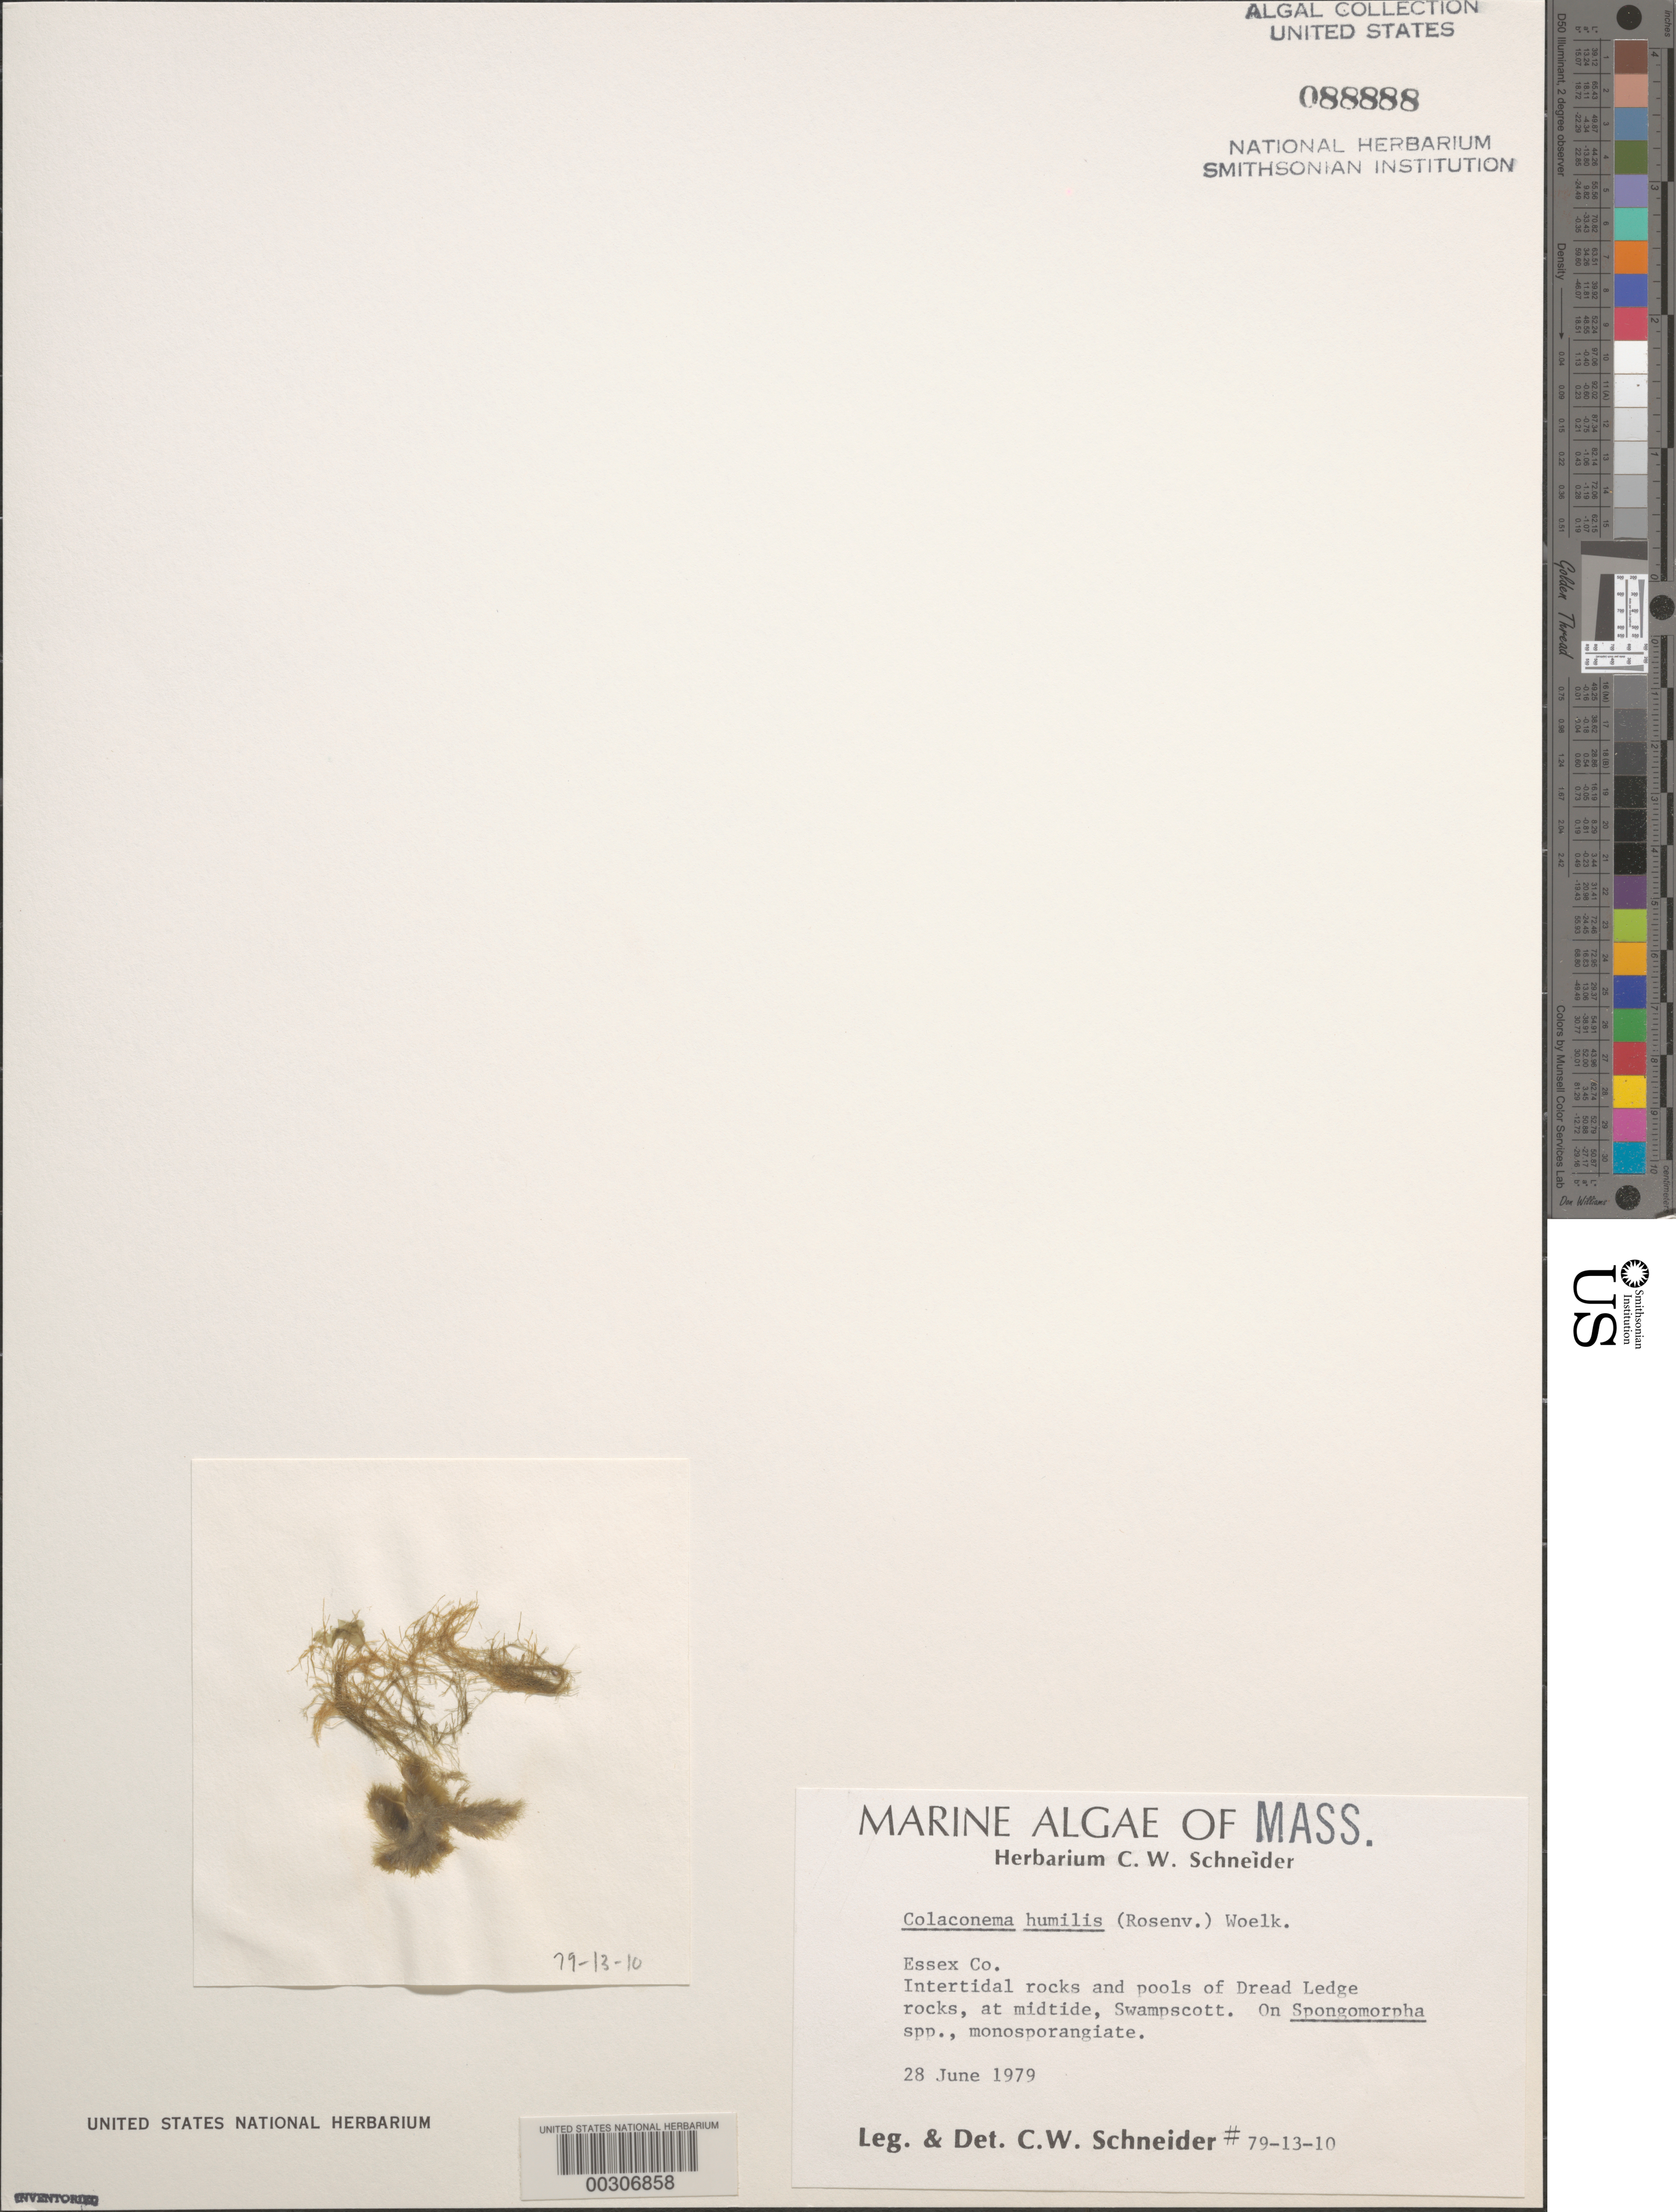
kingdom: Plantae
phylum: Rhodophyta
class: Florideophyceae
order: Colaconematales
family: Colaconemataceae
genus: Colaconema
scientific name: Colaconema humilis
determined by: Schneider, C. W.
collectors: C. W. Schneider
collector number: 79-13-10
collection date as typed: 28 Jun 1979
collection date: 1979-06-28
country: United States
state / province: Massachusetts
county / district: Essex County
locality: Dread Ledge, Swampscott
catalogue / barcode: US 88888